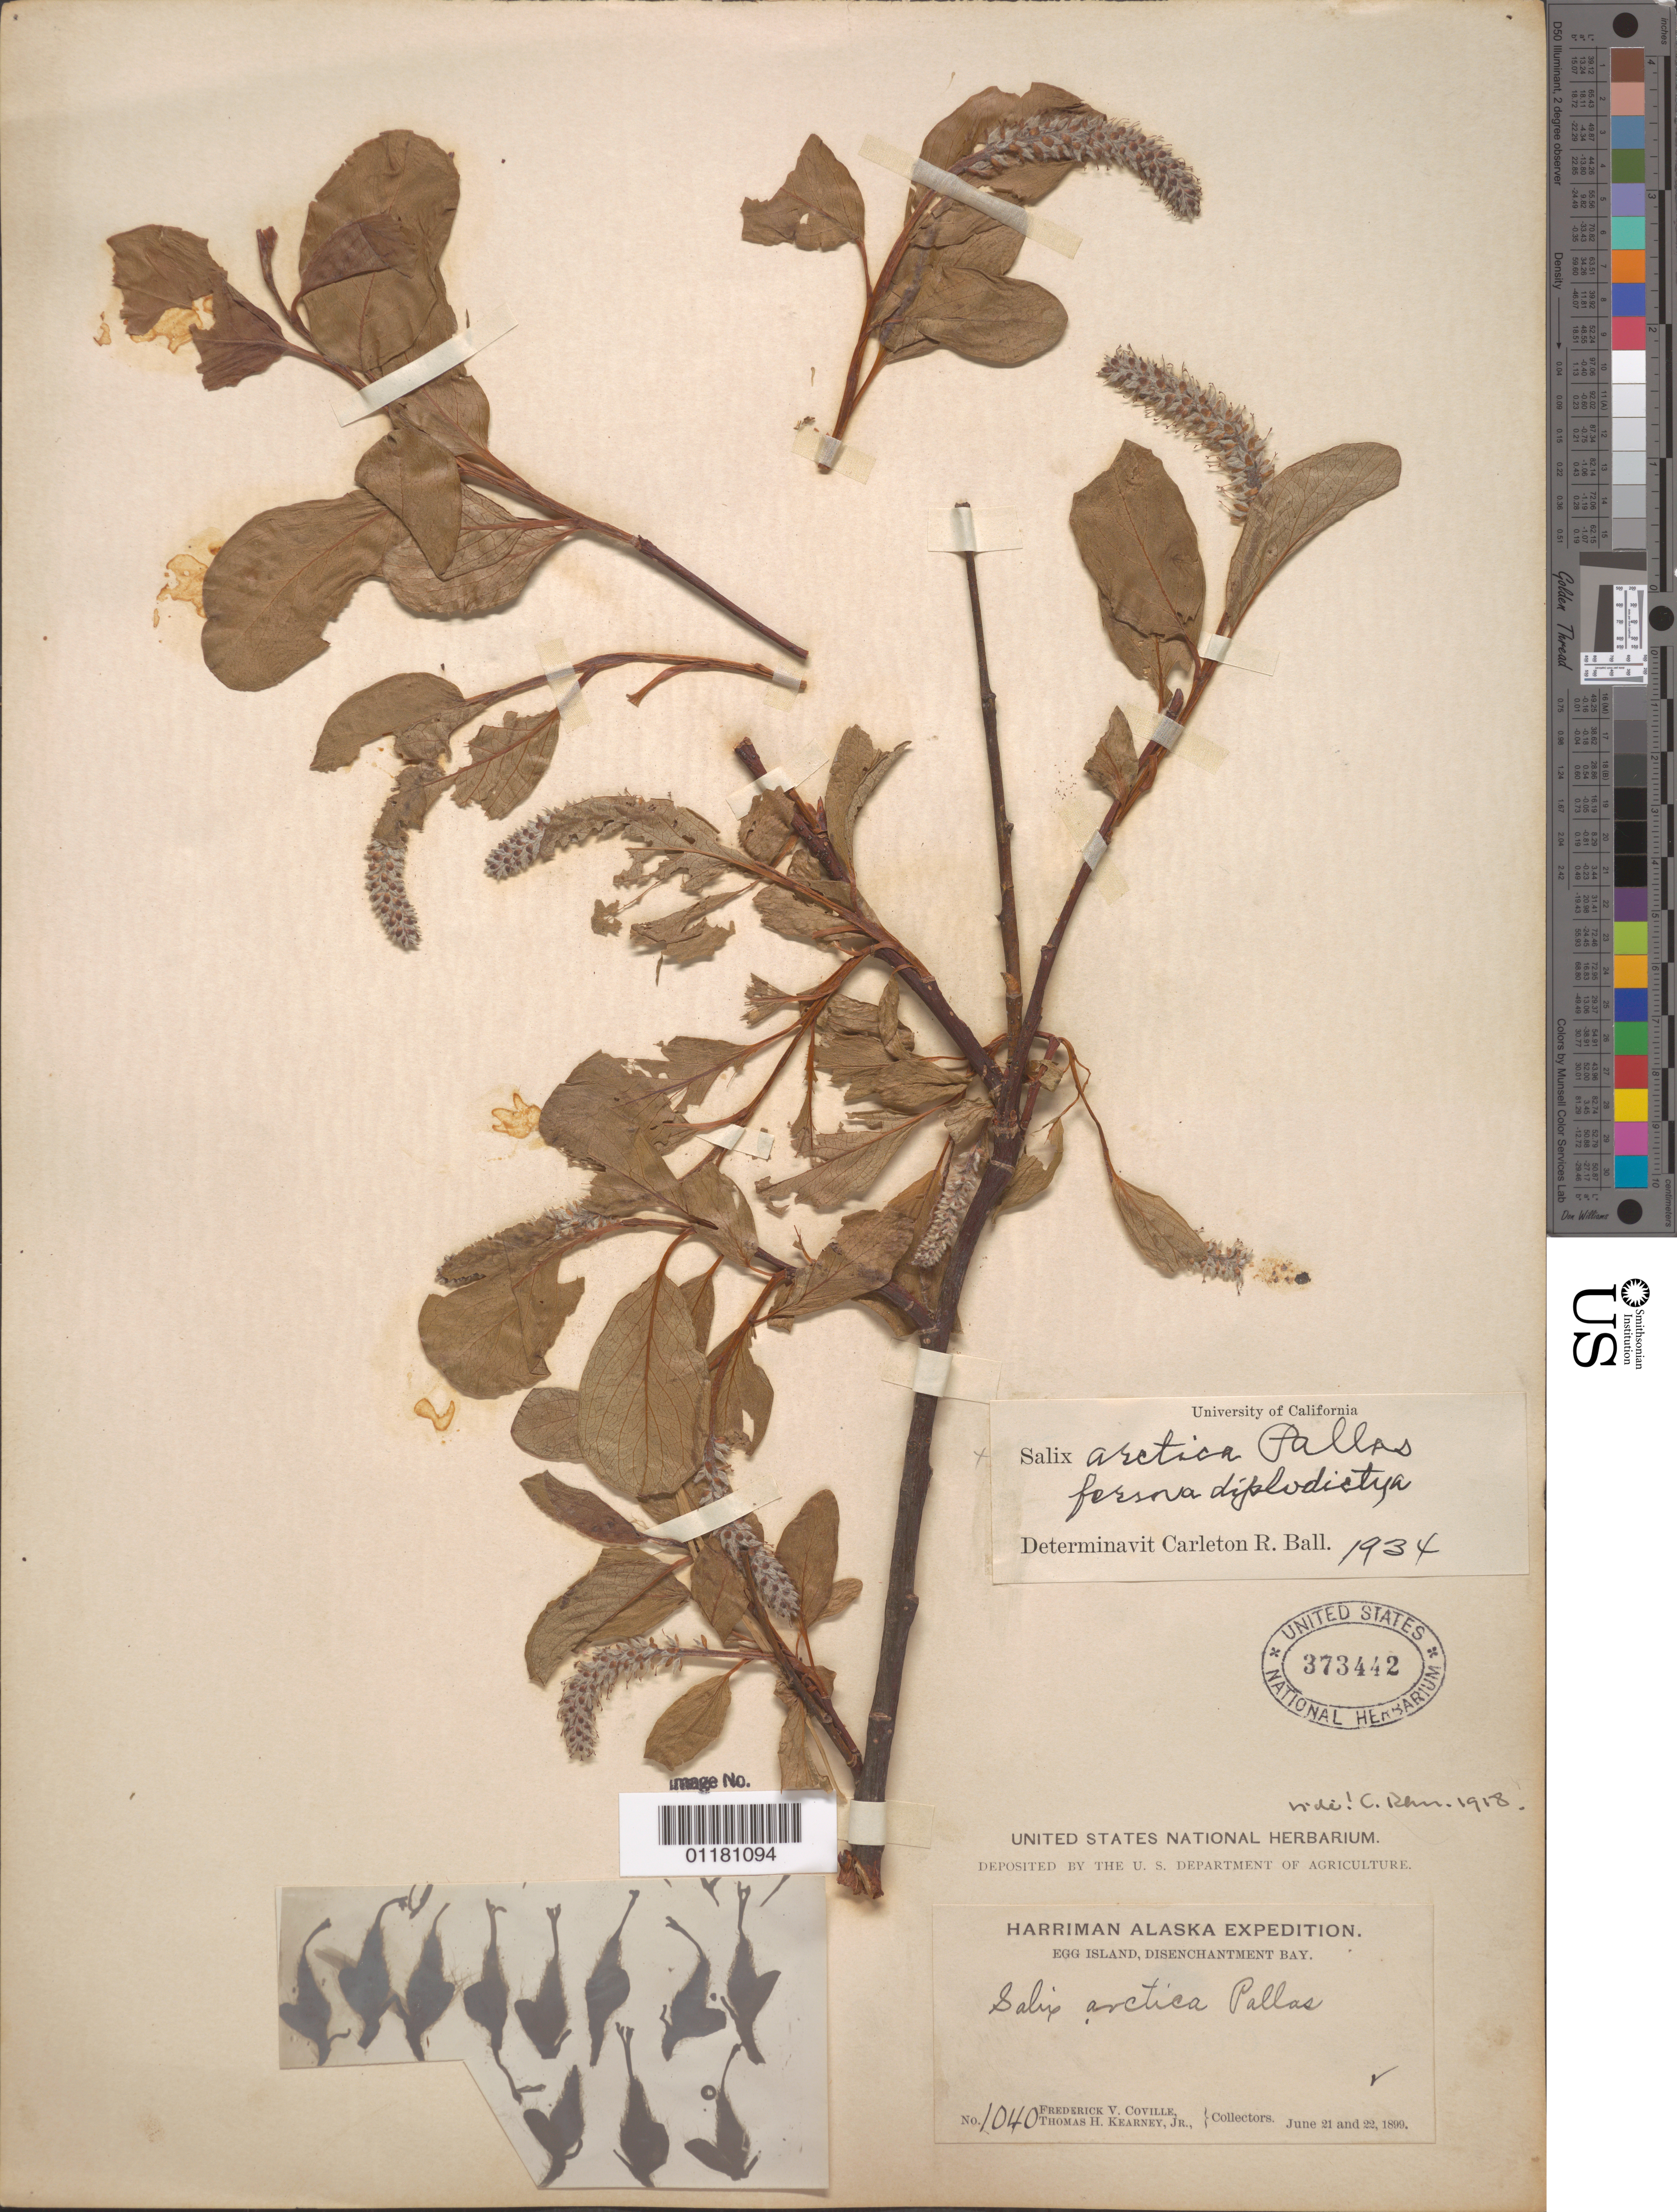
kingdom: Plantae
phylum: Tracheophyta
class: Magnoliopsida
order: Malpighiales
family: Salicaceae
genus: Salix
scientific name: Salix arctica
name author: Pall.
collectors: F. V. Coville & T. H. Kearney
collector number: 1040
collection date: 1899-06-21,1899-06-22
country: United States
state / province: Alaska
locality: Egg Island, Disenchantment Bay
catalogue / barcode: US 373442